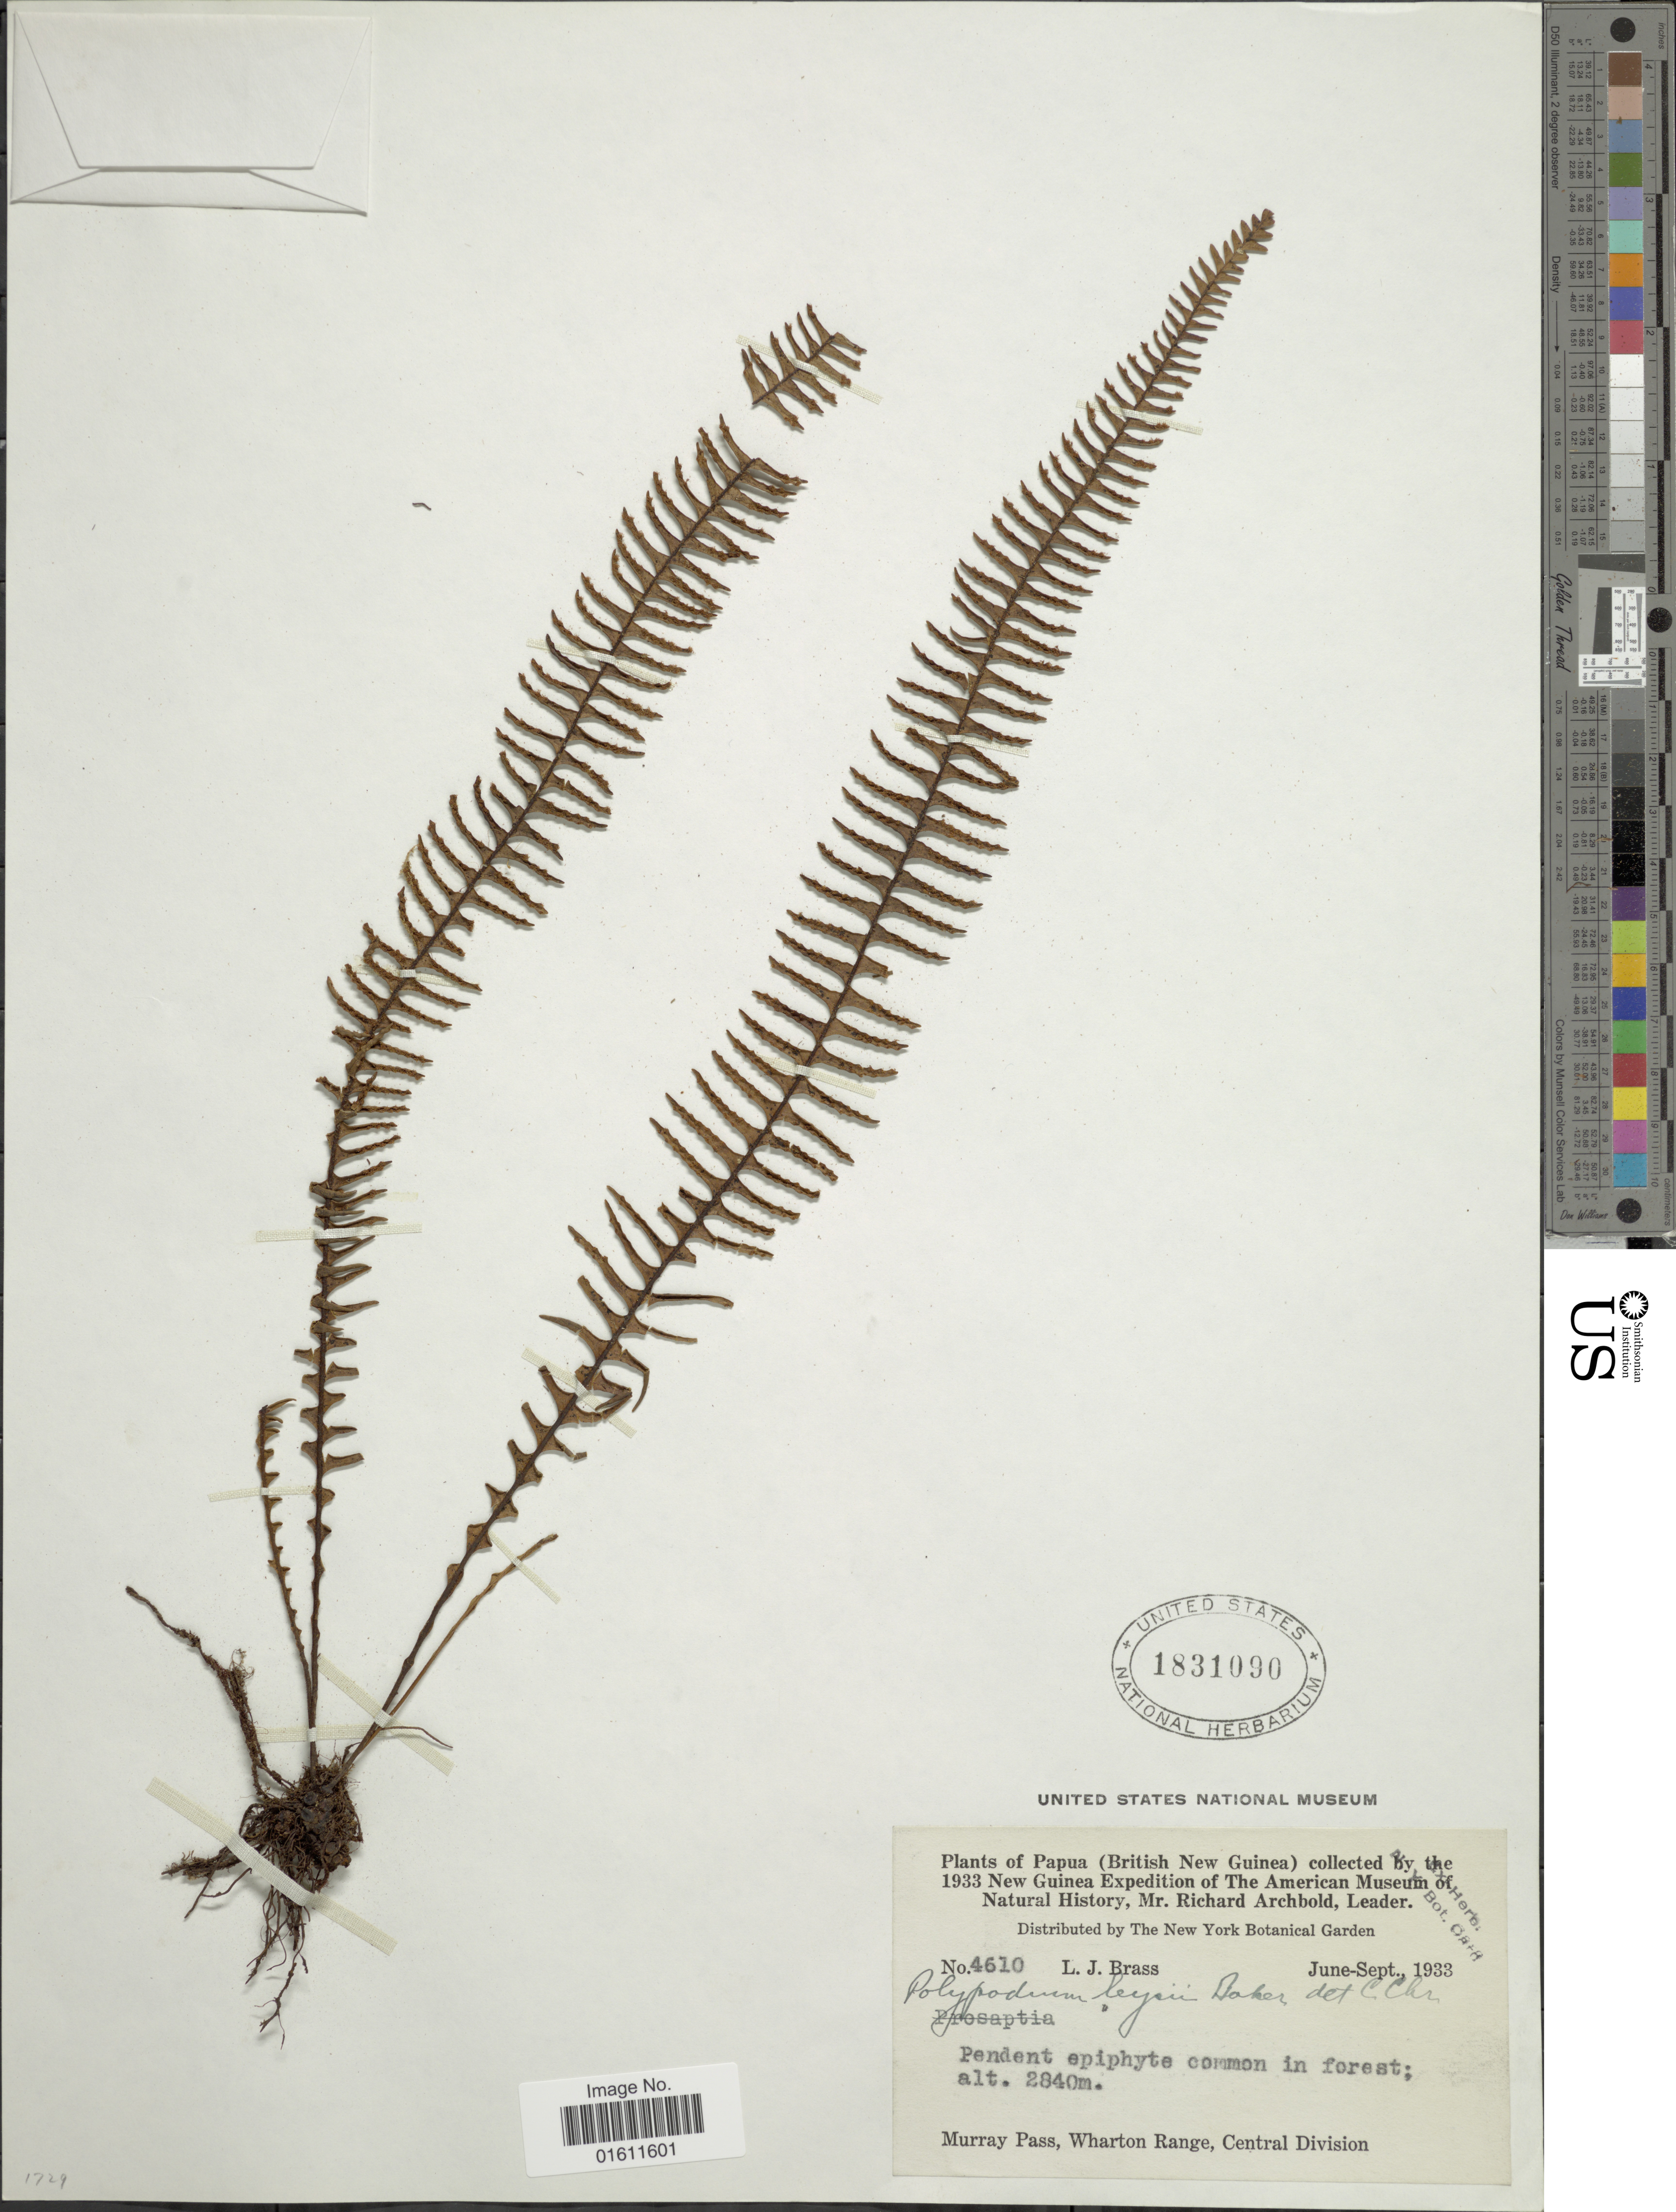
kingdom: Plantae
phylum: Tracheophyta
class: Polypodiopsida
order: Polypodiales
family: Polypodiaceae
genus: Prosaptia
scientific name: Prosaptia leysii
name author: (Baker) Ching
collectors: L. J. Brass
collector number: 4610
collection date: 1933-06/1933-09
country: Papua New Guinea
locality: British New Guinea.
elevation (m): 2840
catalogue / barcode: US 1831090